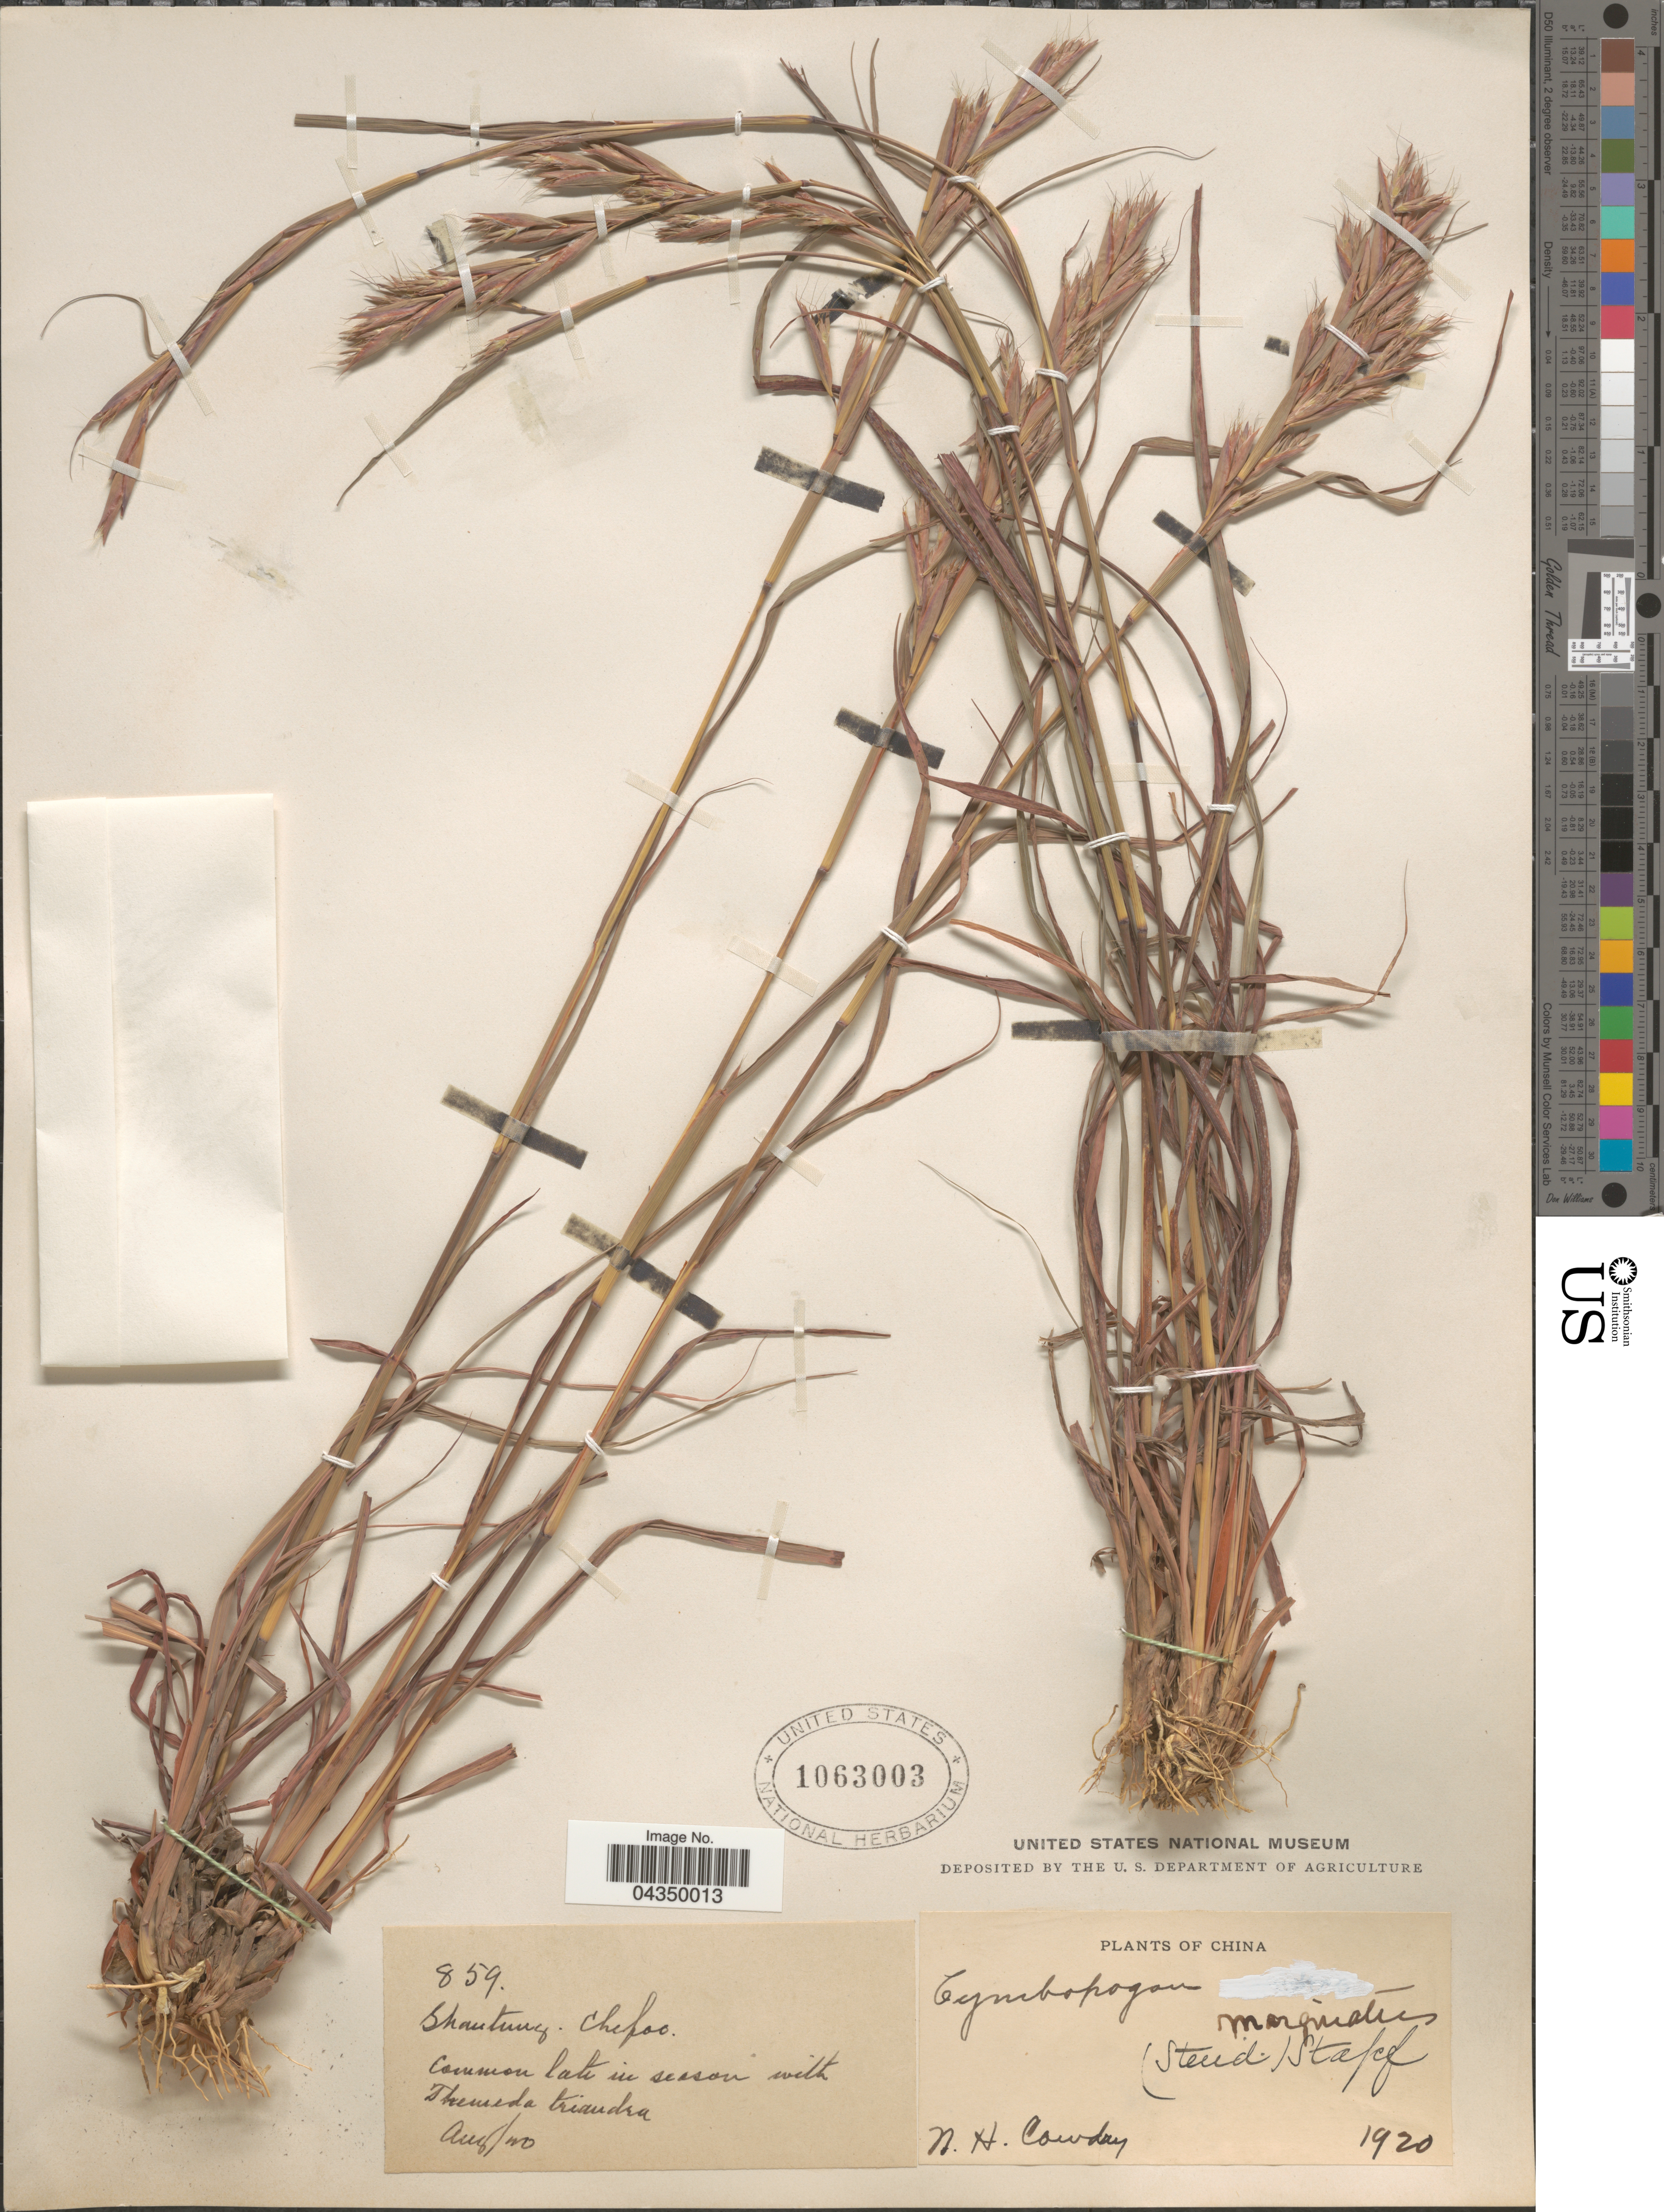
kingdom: Plantae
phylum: Tracheophyta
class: Liliopsida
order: Poales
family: Poaceae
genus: Cymbopogon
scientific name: Cymbopogon marginatus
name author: Stapf ex Burtt Davy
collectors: N. H. Cowdry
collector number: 859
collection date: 1920-08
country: China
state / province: Shandong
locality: Shantung, Chefoo.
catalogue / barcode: US 1063003